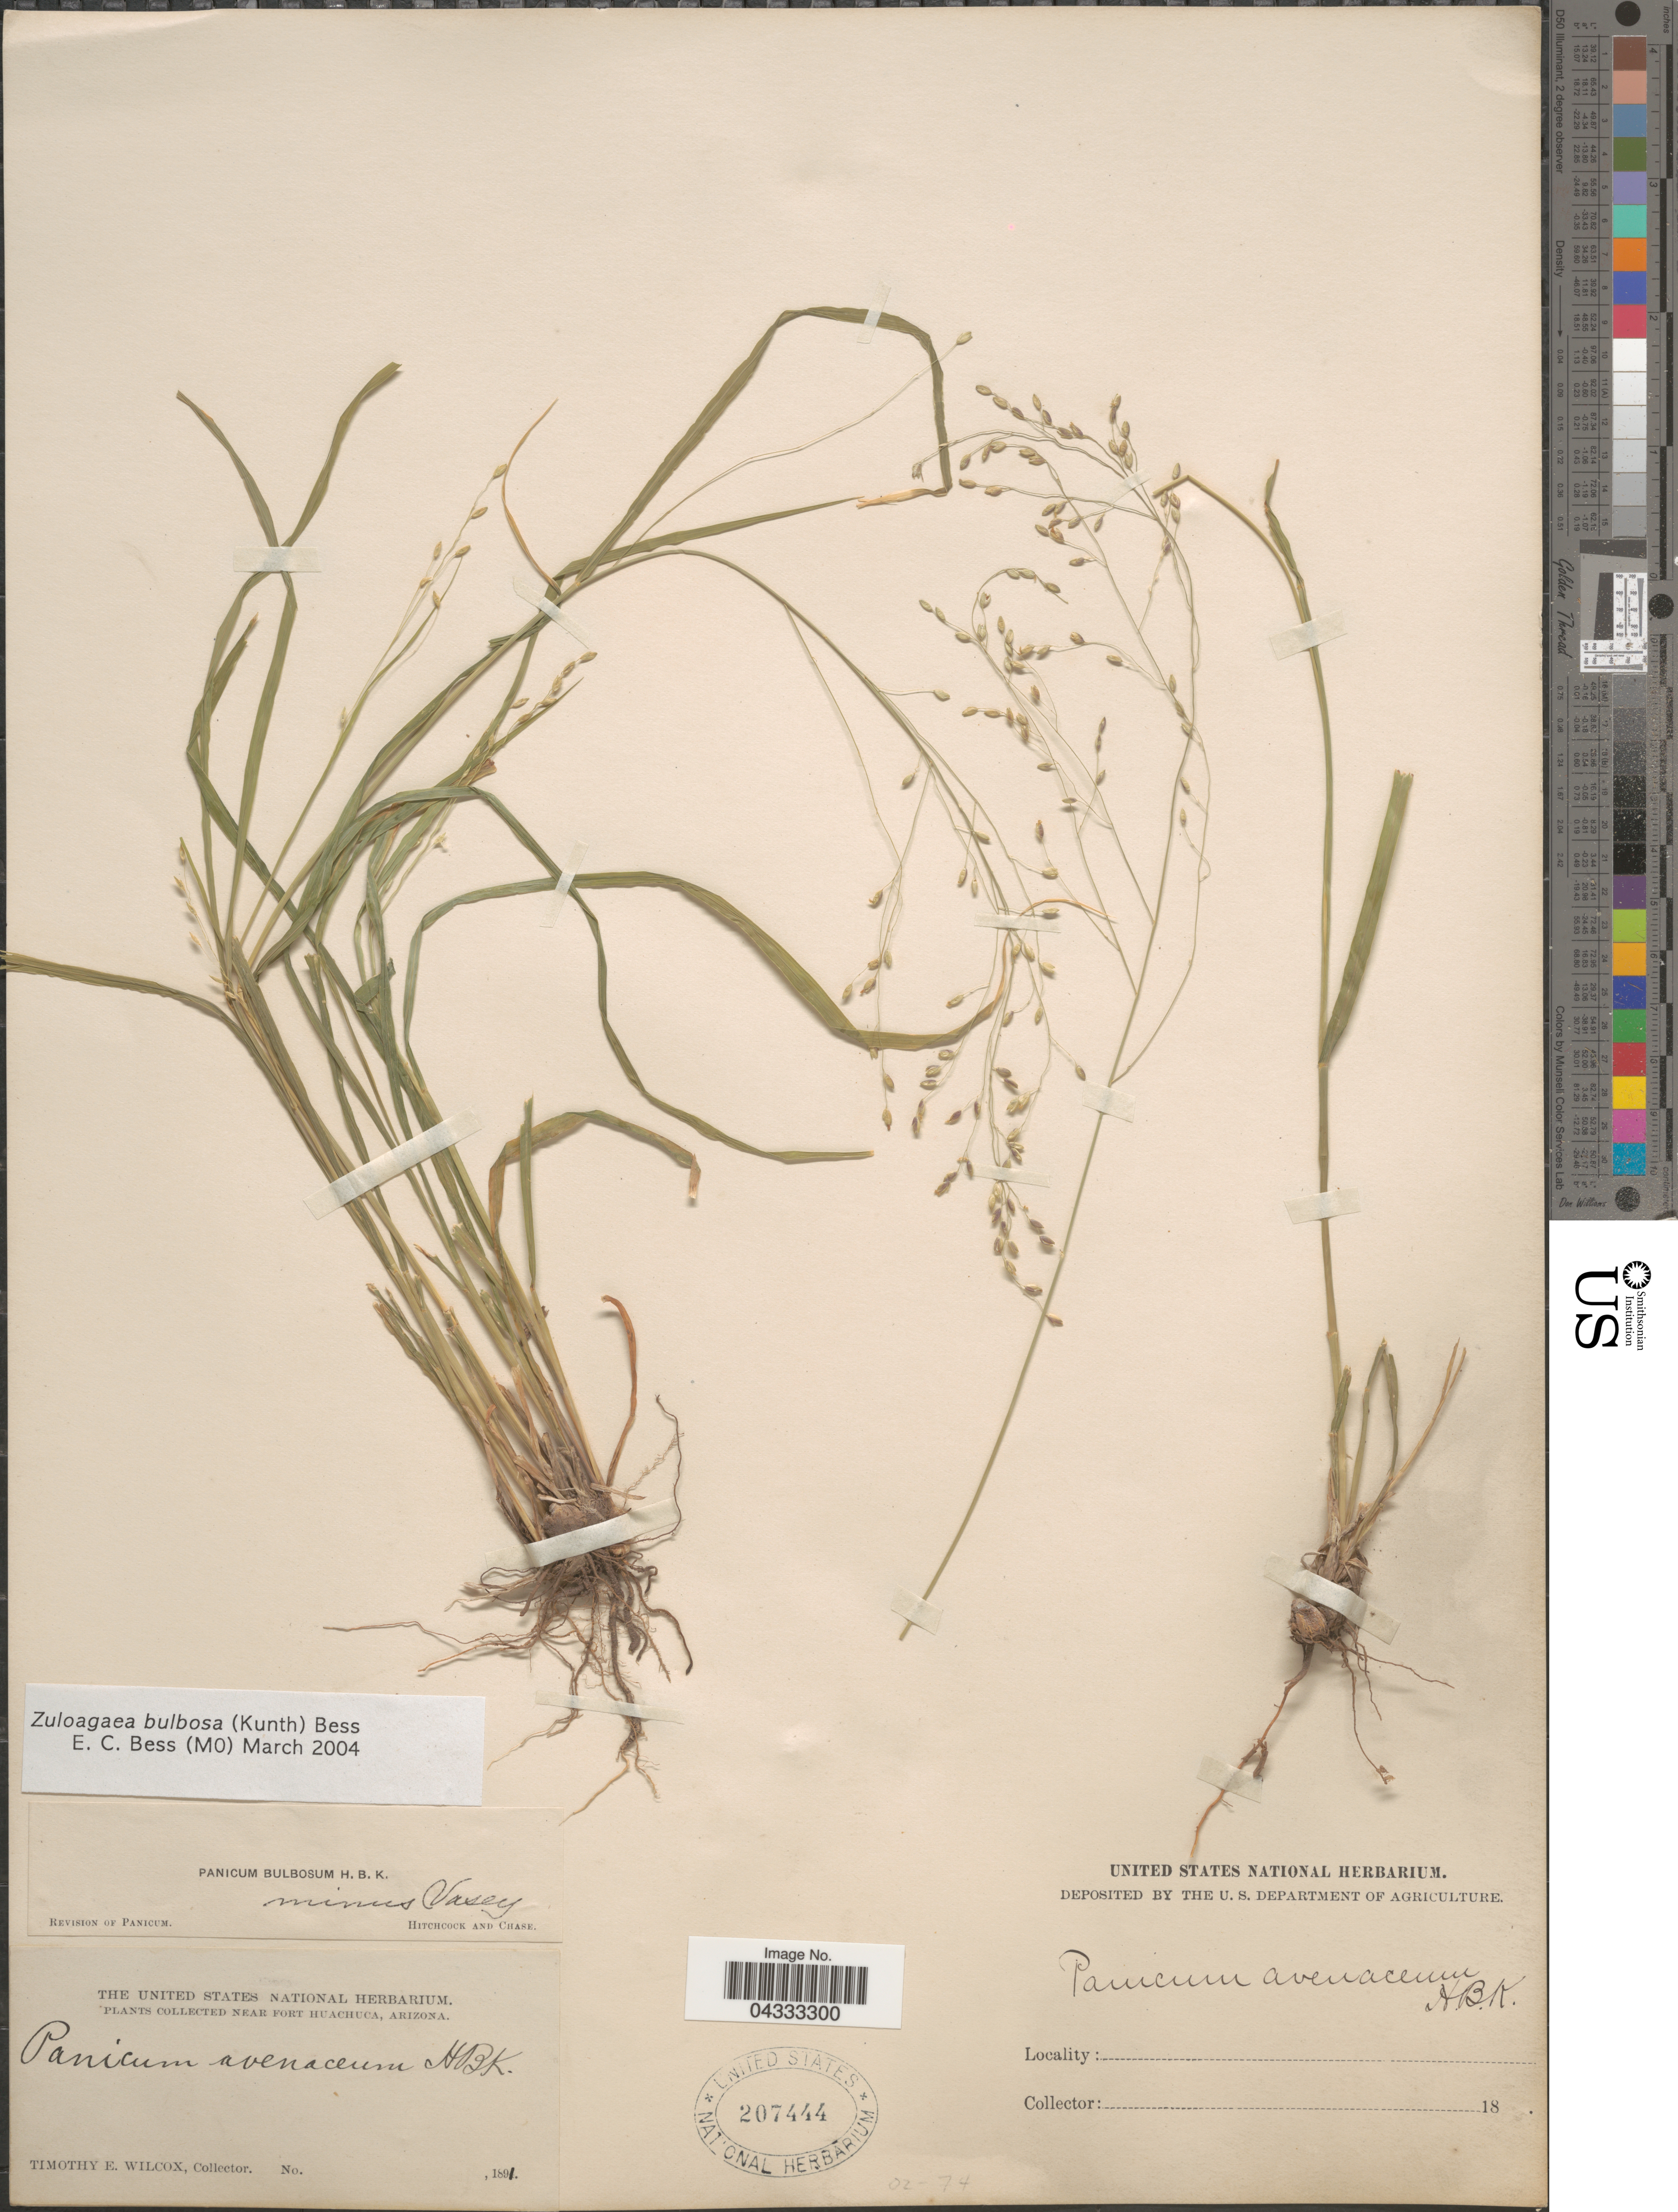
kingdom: Plantae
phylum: Tracheophyta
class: Liliopsida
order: Poales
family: Poaceae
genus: Zuloagaea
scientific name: Zuloagaea bulbosa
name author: (Kunth) E. Bess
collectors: T. E. Wilcox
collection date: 1891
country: United States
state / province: Arizona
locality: Near Fort Huachuca.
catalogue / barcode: US 207444